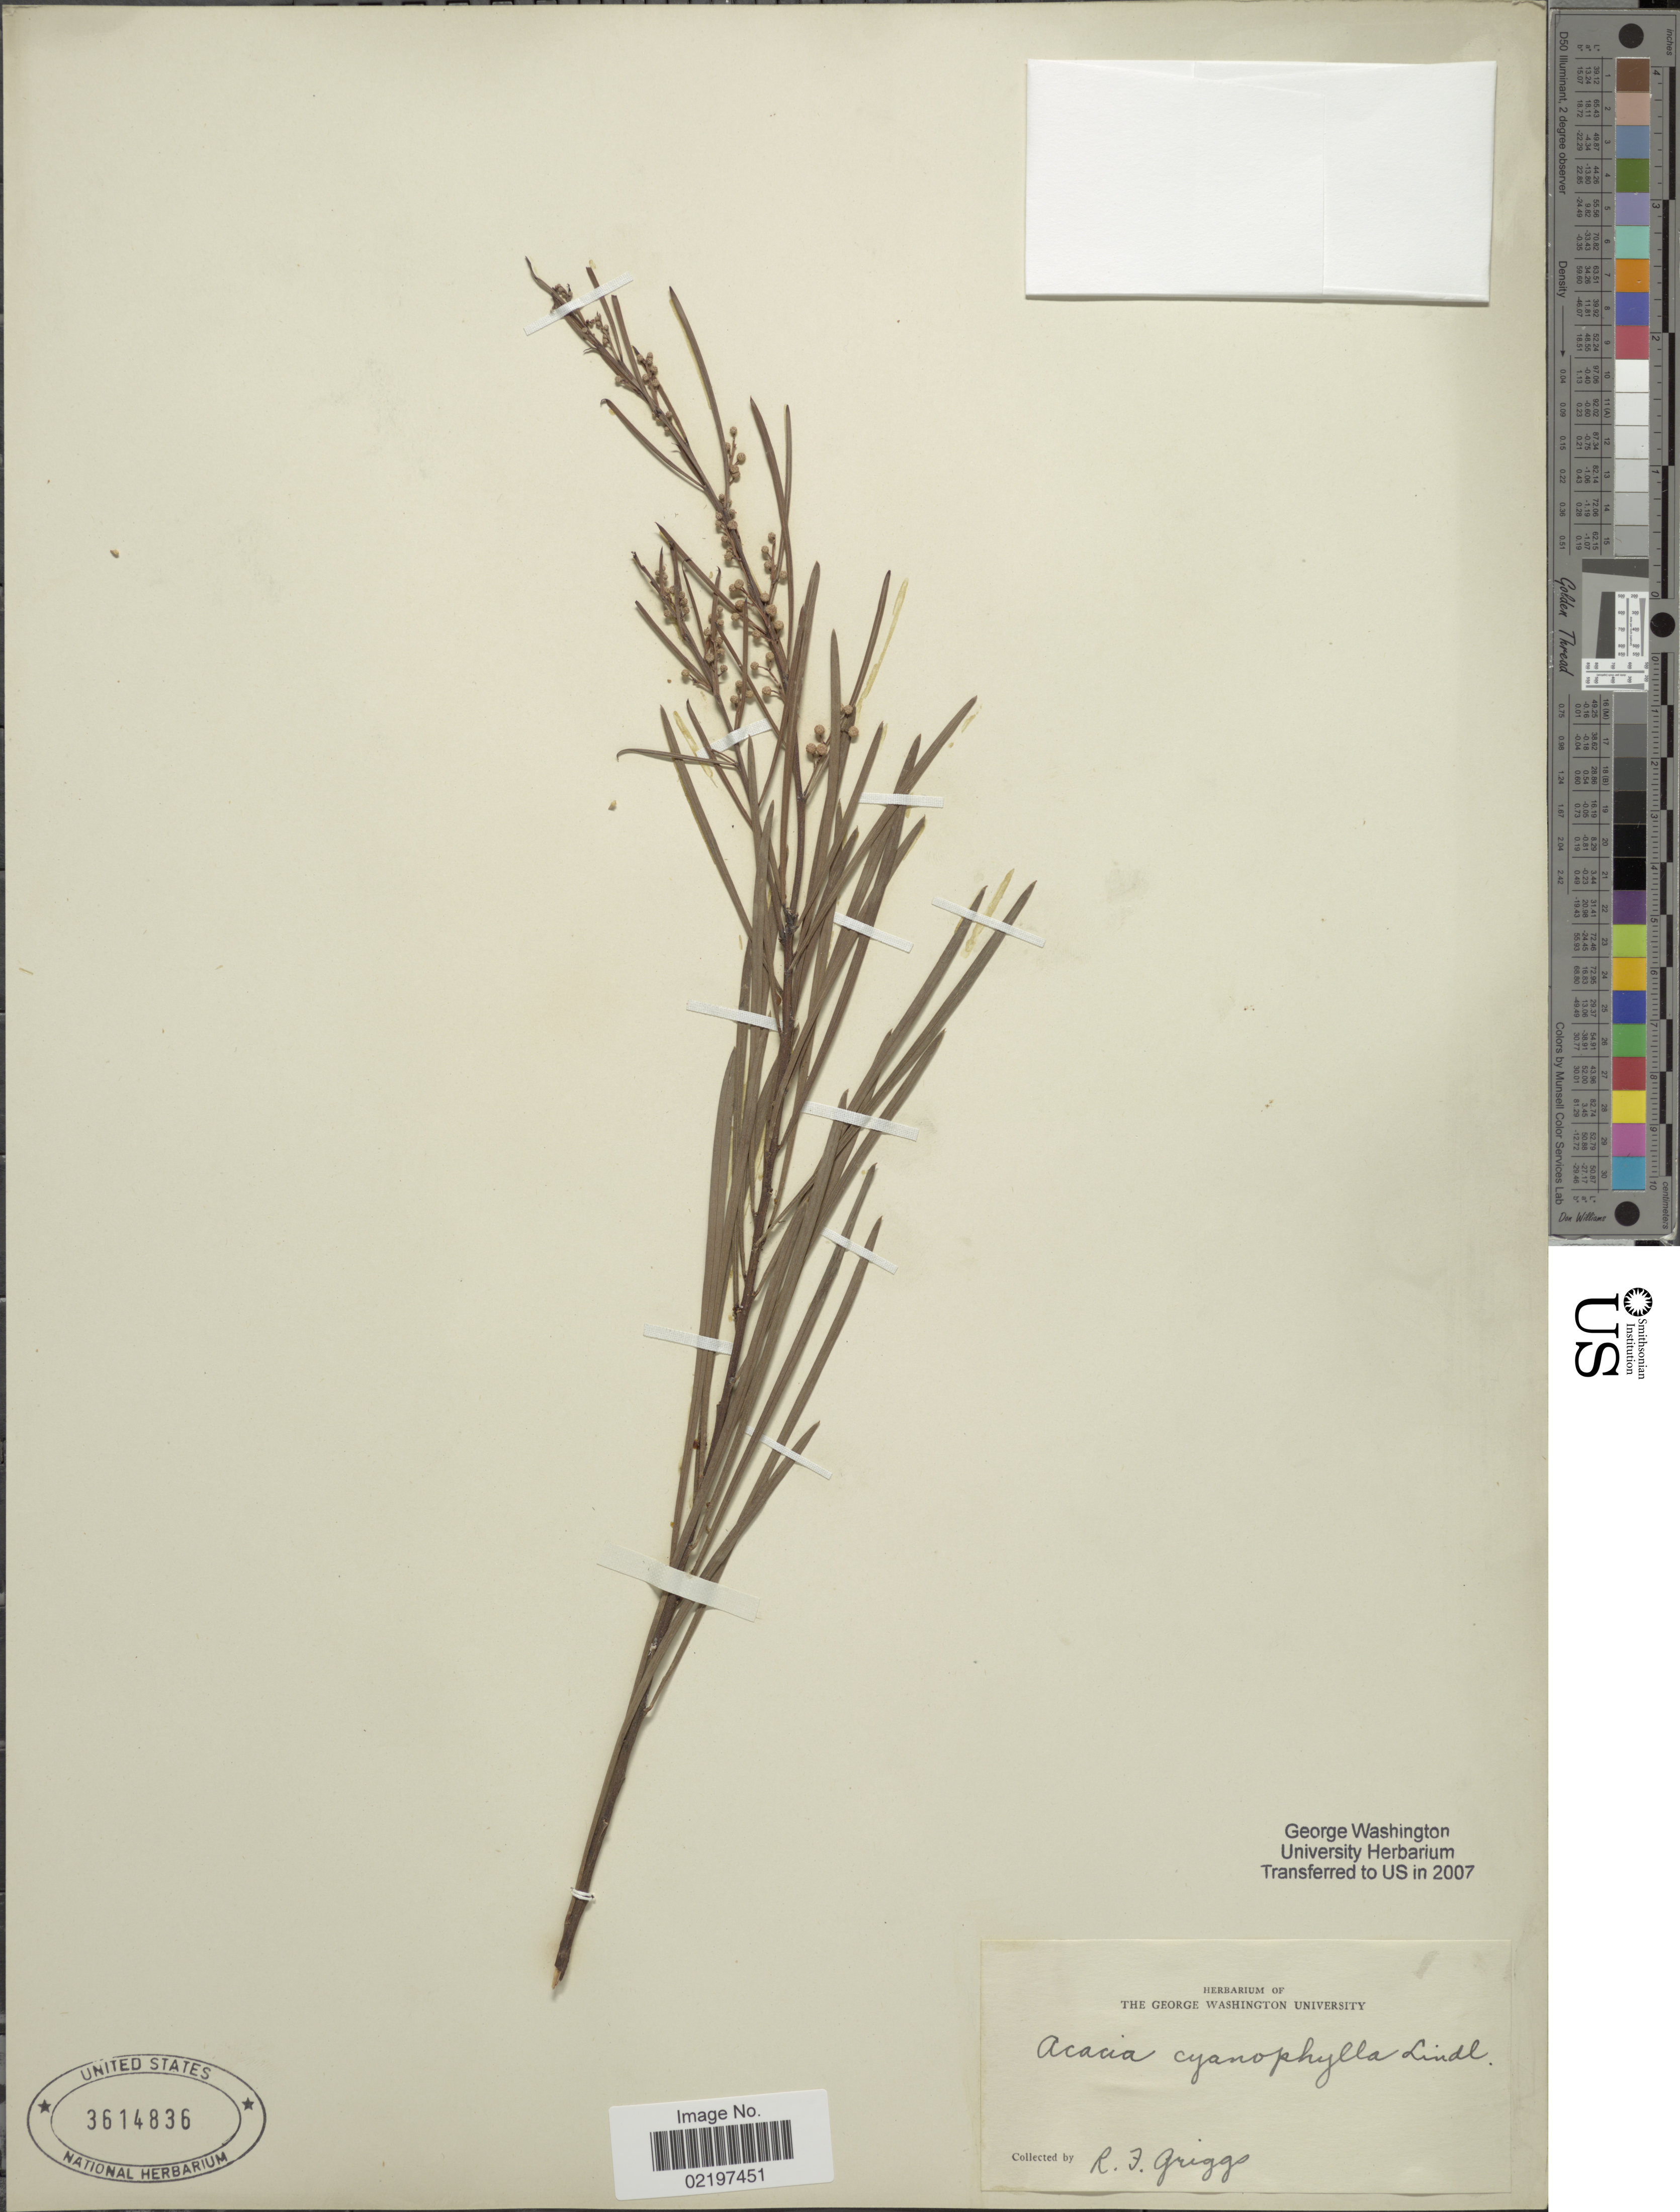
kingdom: Plantae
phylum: Tracheophyta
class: Magnoliopsida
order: Fabales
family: Fabaceae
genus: Acacia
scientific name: Acacia cyanophylla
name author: Lindl.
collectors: R. F. Griggs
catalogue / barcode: US 3614836